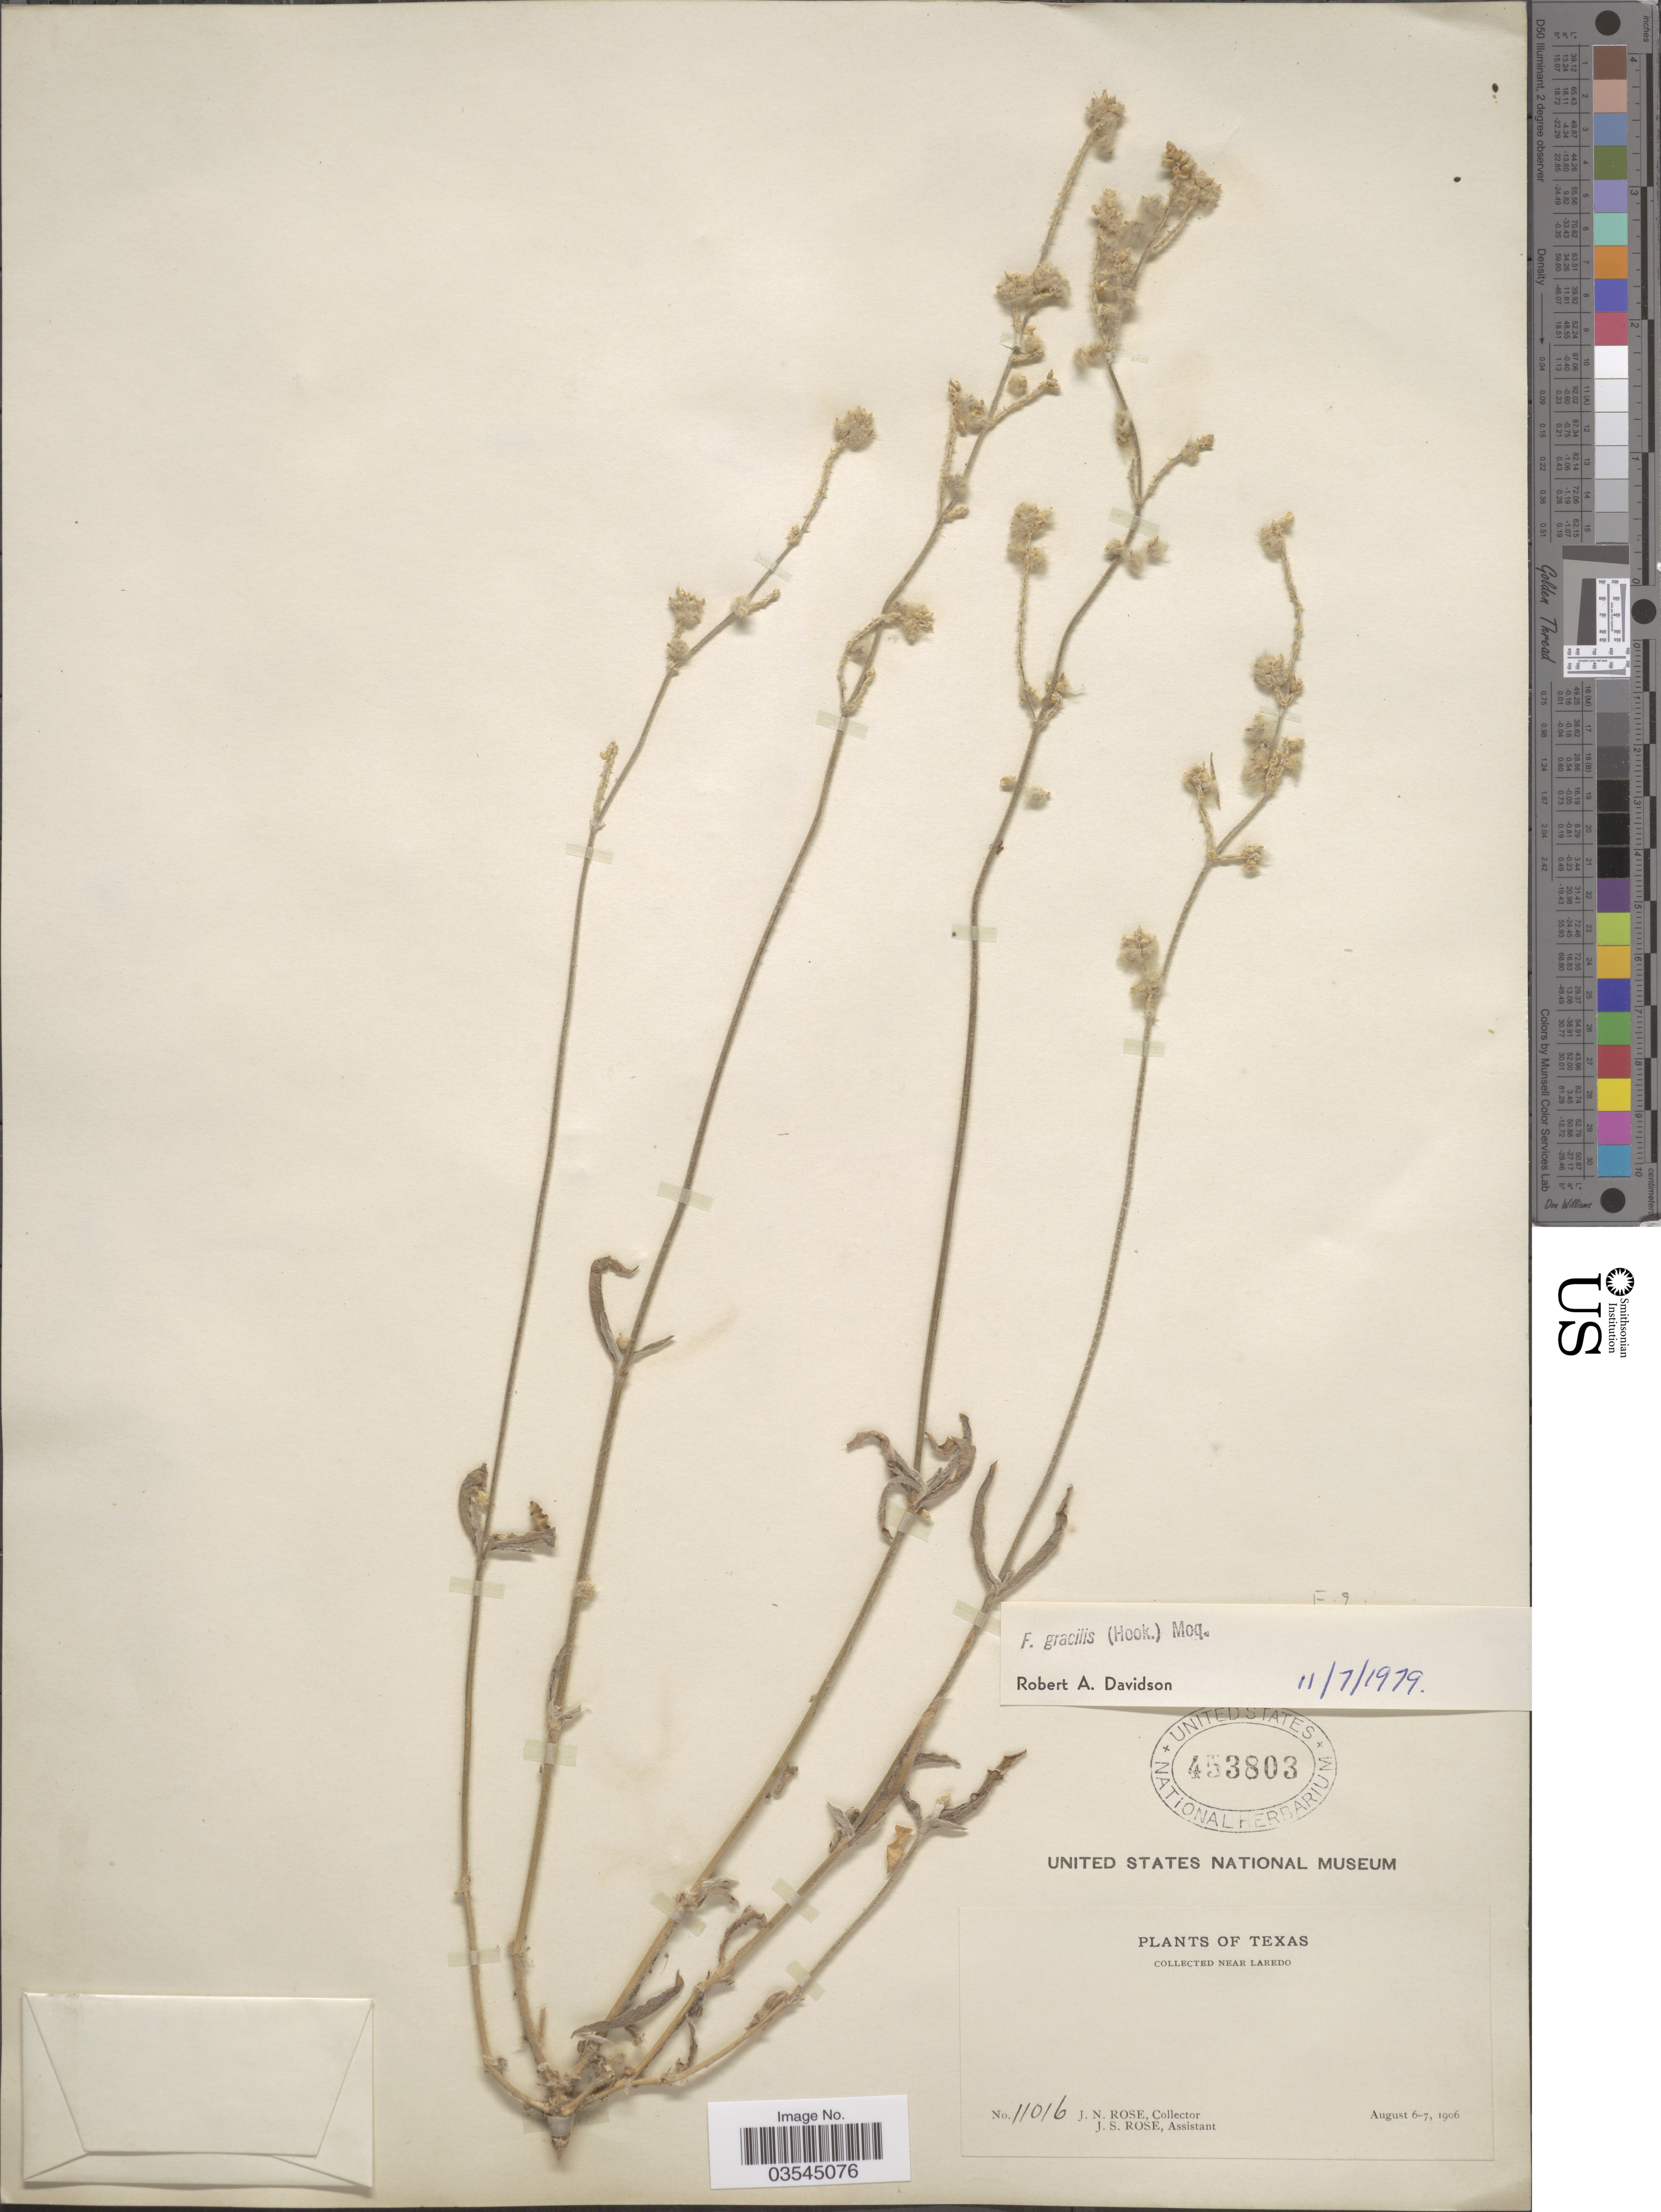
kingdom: Plantae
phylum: Tracheophyta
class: Magnoliopsida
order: Caryophyllales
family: Amaranthaceae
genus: Froelichia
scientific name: Froelichia gracilis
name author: (Hook.) Moq.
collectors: J. N. Rose & J. S. Rose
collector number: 11016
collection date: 1906-08-06/1906-08-07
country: United States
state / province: Texas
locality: Near Laredo.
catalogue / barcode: US 453803